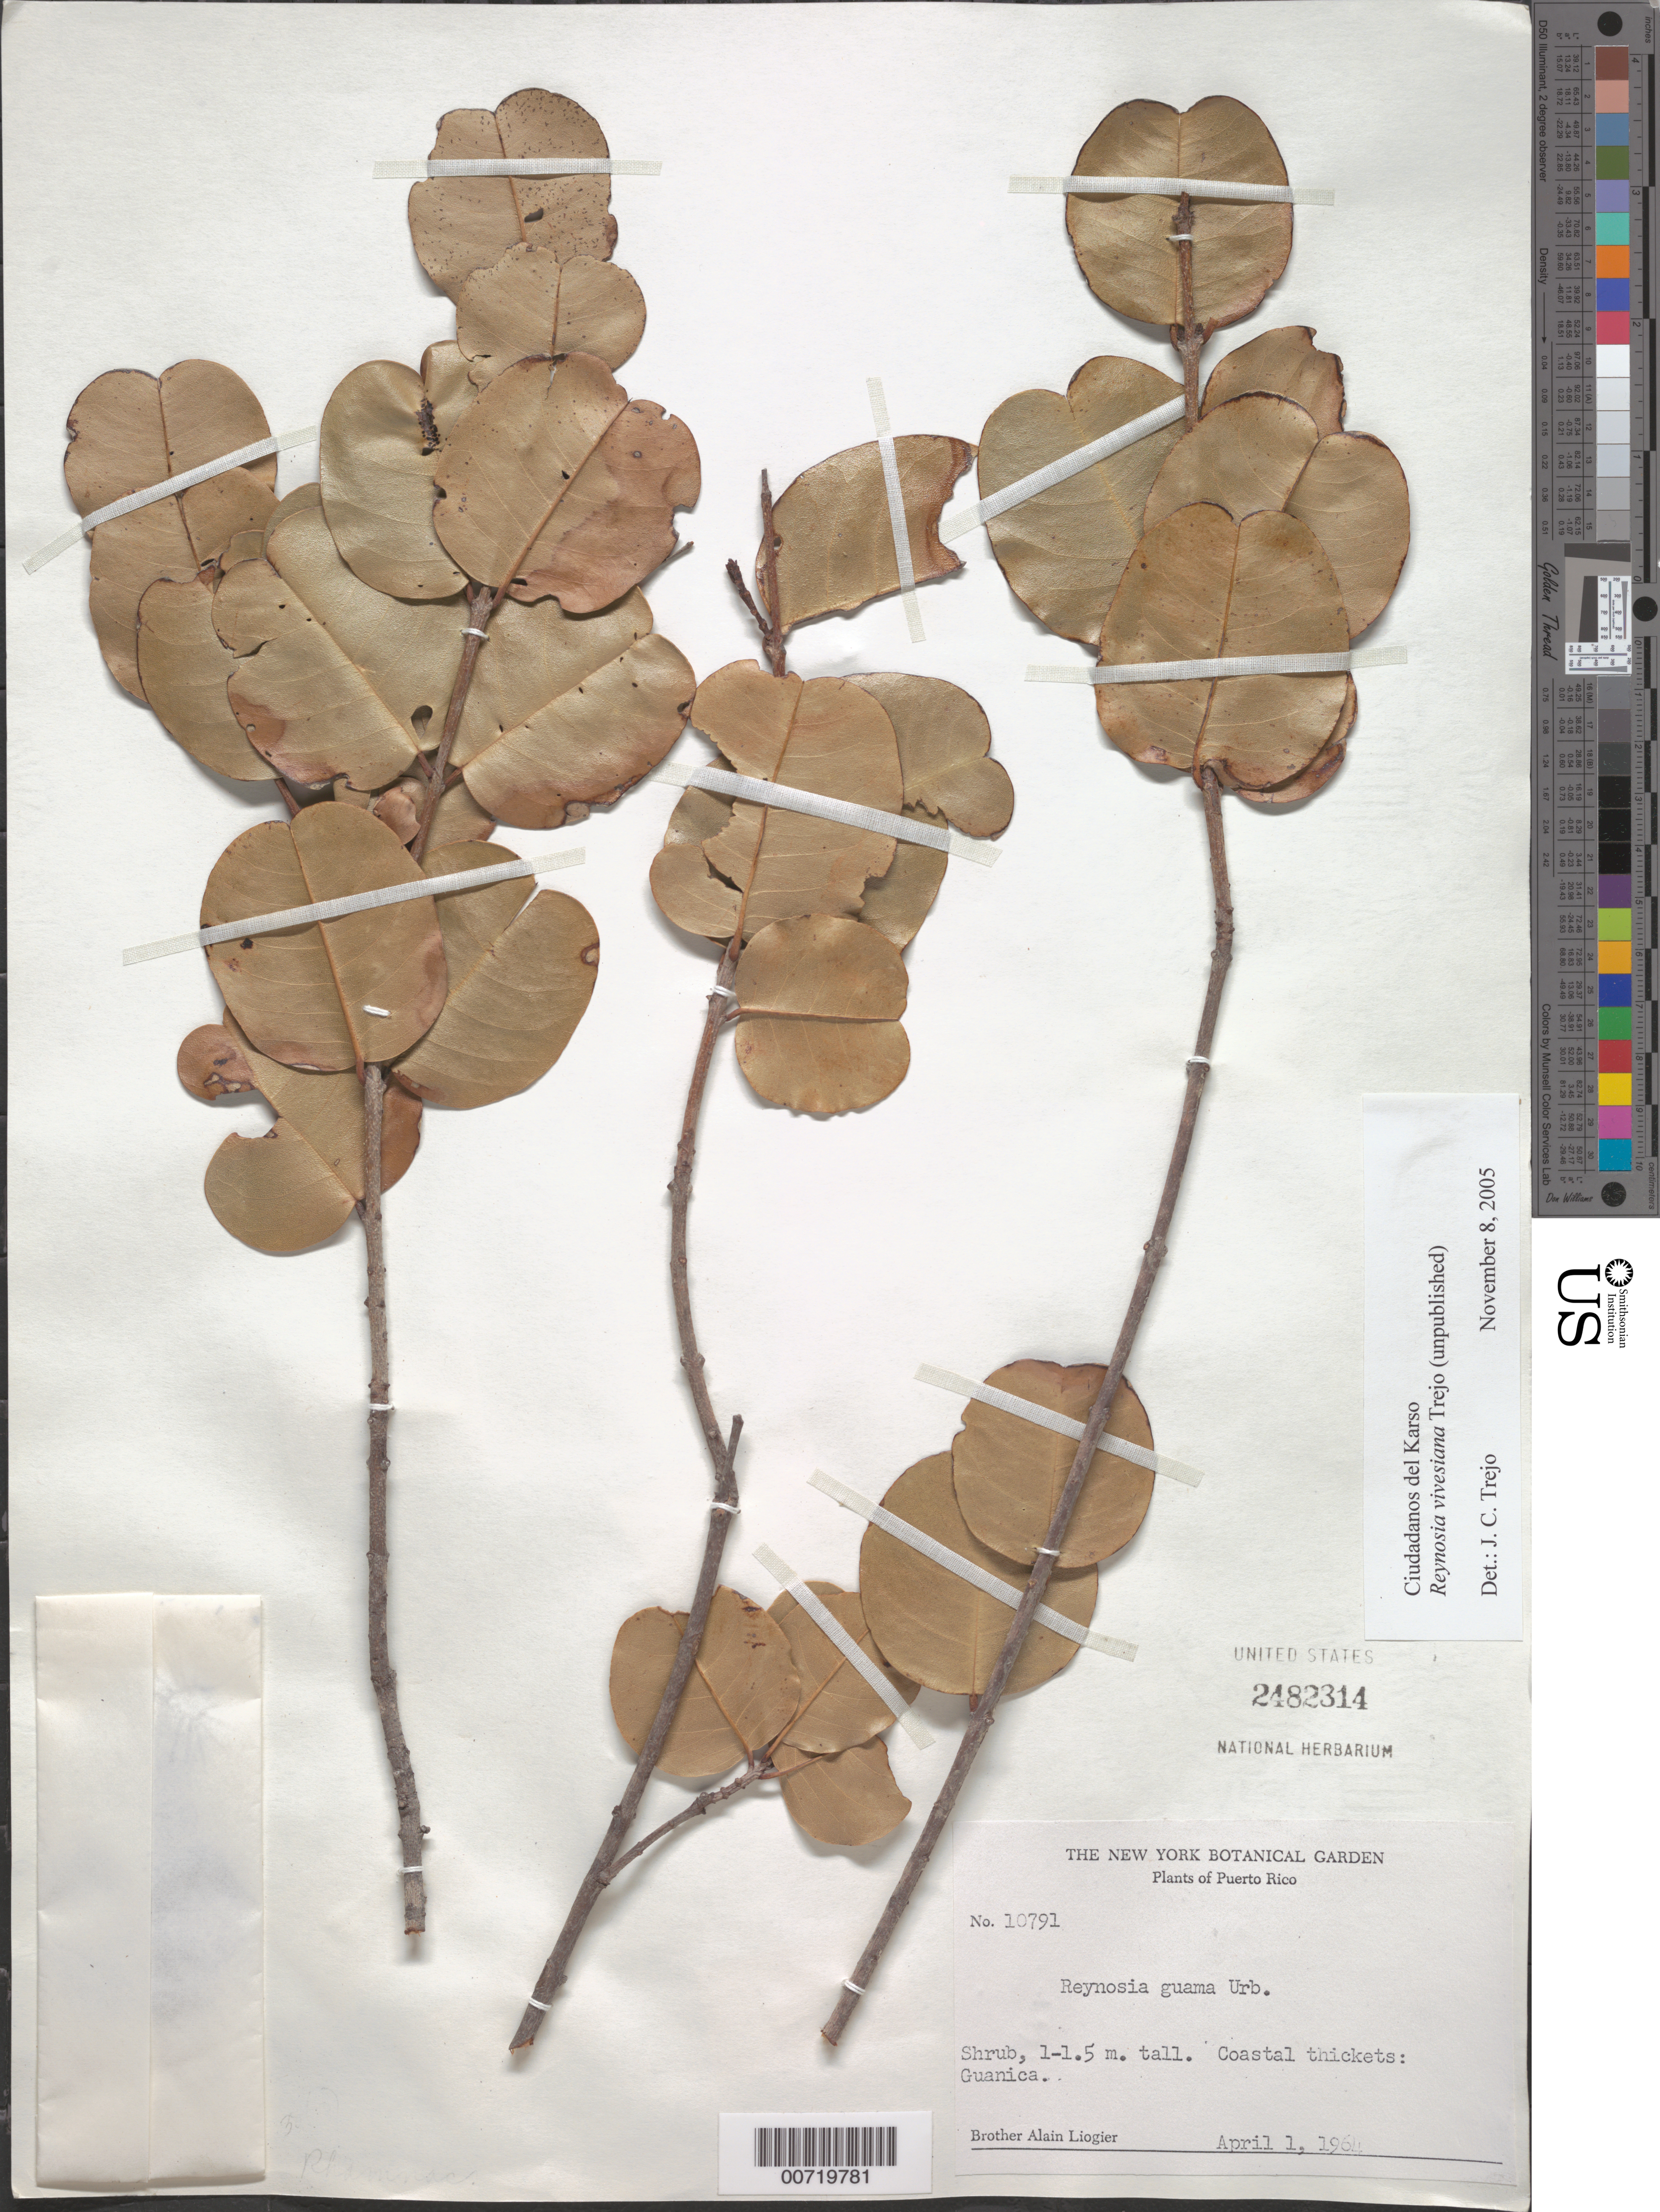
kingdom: Plantae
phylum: Tracheophyta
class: Magnoliopsida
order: Rosales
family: Rhamnaceae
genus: Reynosia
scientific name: Reynosia vivesiana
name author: Trejo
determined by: Trejo-Torres, J. C.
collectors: A. H. Liogier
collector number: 10791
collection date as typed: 01 Apr 1964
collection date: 1964-04-01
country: Puerto Rico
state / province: Guánica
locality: Guanica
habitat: Coastal thickets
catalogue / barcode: US 2482314